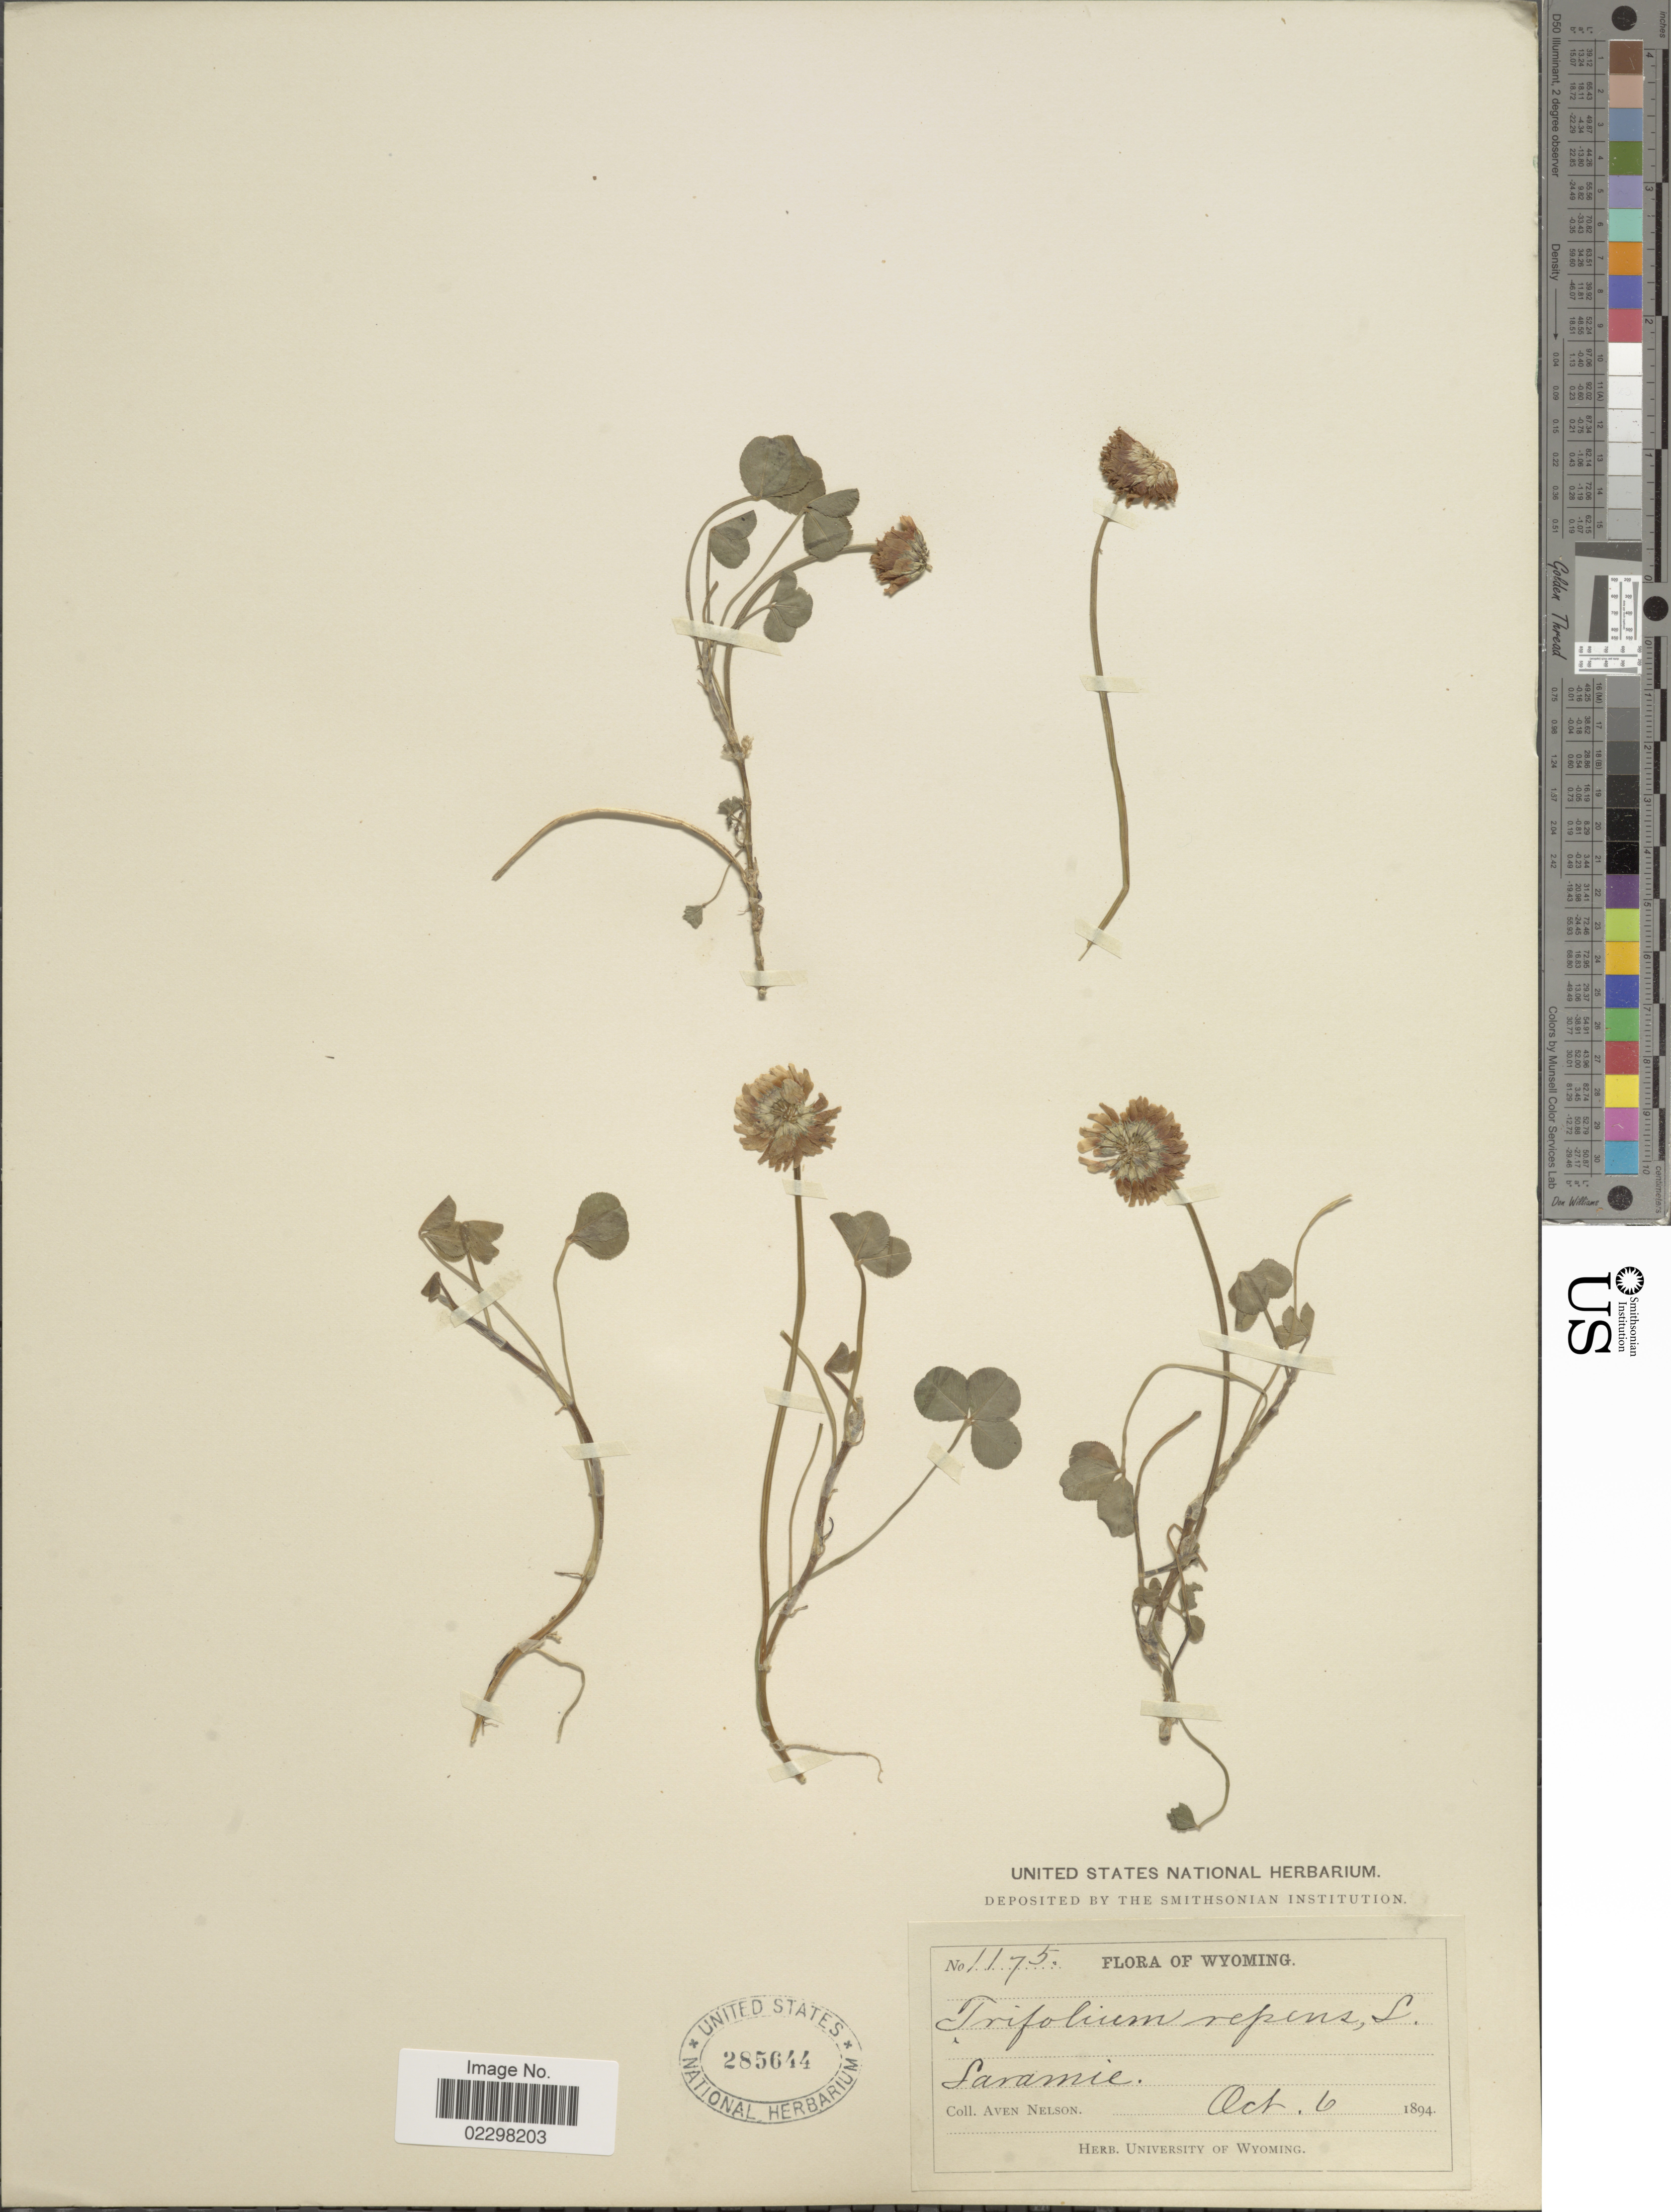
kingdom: Plantae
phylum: Tracheophyta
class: Magnoliopsida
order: Fabales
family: Fabaceae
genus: Trifolium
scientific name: Trifolium repens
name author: L.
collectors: A. Nelson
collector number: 1175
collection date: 1894-10-06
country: United States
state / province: Wyoming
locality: Laramie.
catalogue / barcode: US 285644